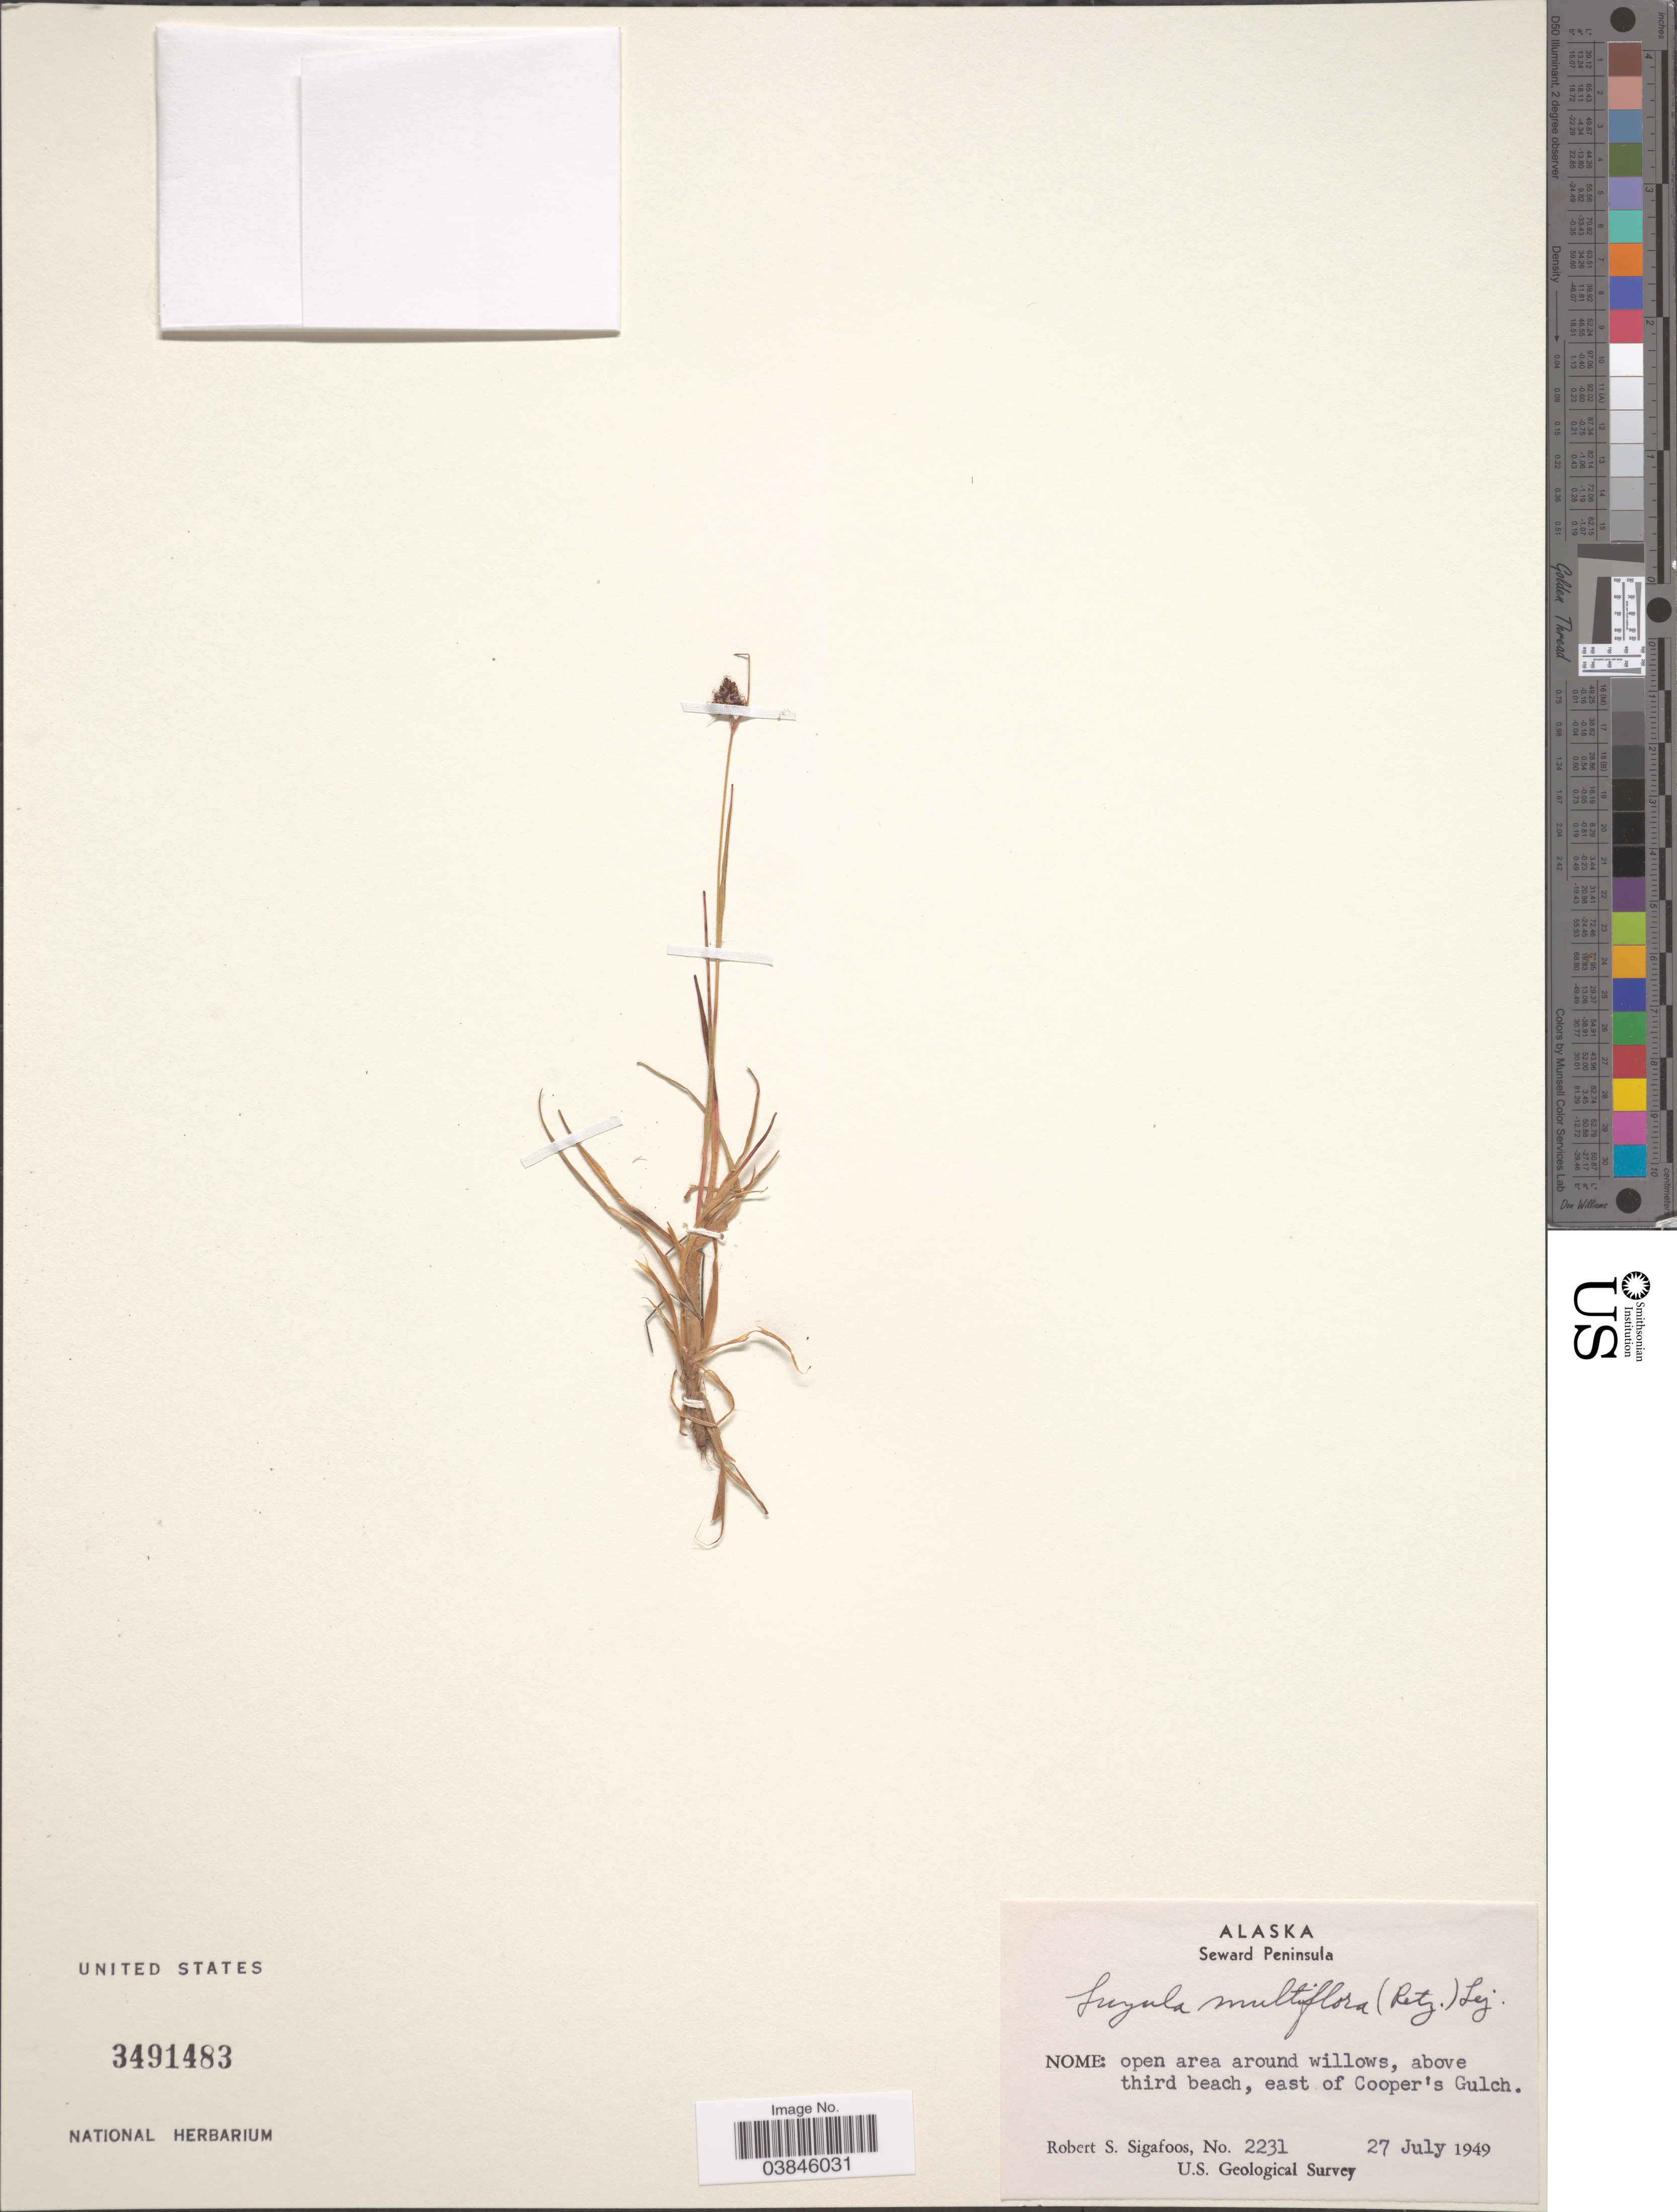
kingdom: Plantae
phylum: Tracheophyta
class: Liliopsida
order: Poales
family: Juncaceae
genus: Luzula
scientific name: Luzula multiflora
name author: (Ehrh.) Lej.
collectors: R. Sigafoos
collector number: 2231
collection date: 1949-07-27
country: United States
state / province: Alaska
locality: Seward Peninsula. Nome: open area around willows, above third beach, east of Cooper's Gulch.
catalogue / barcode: US 3491483